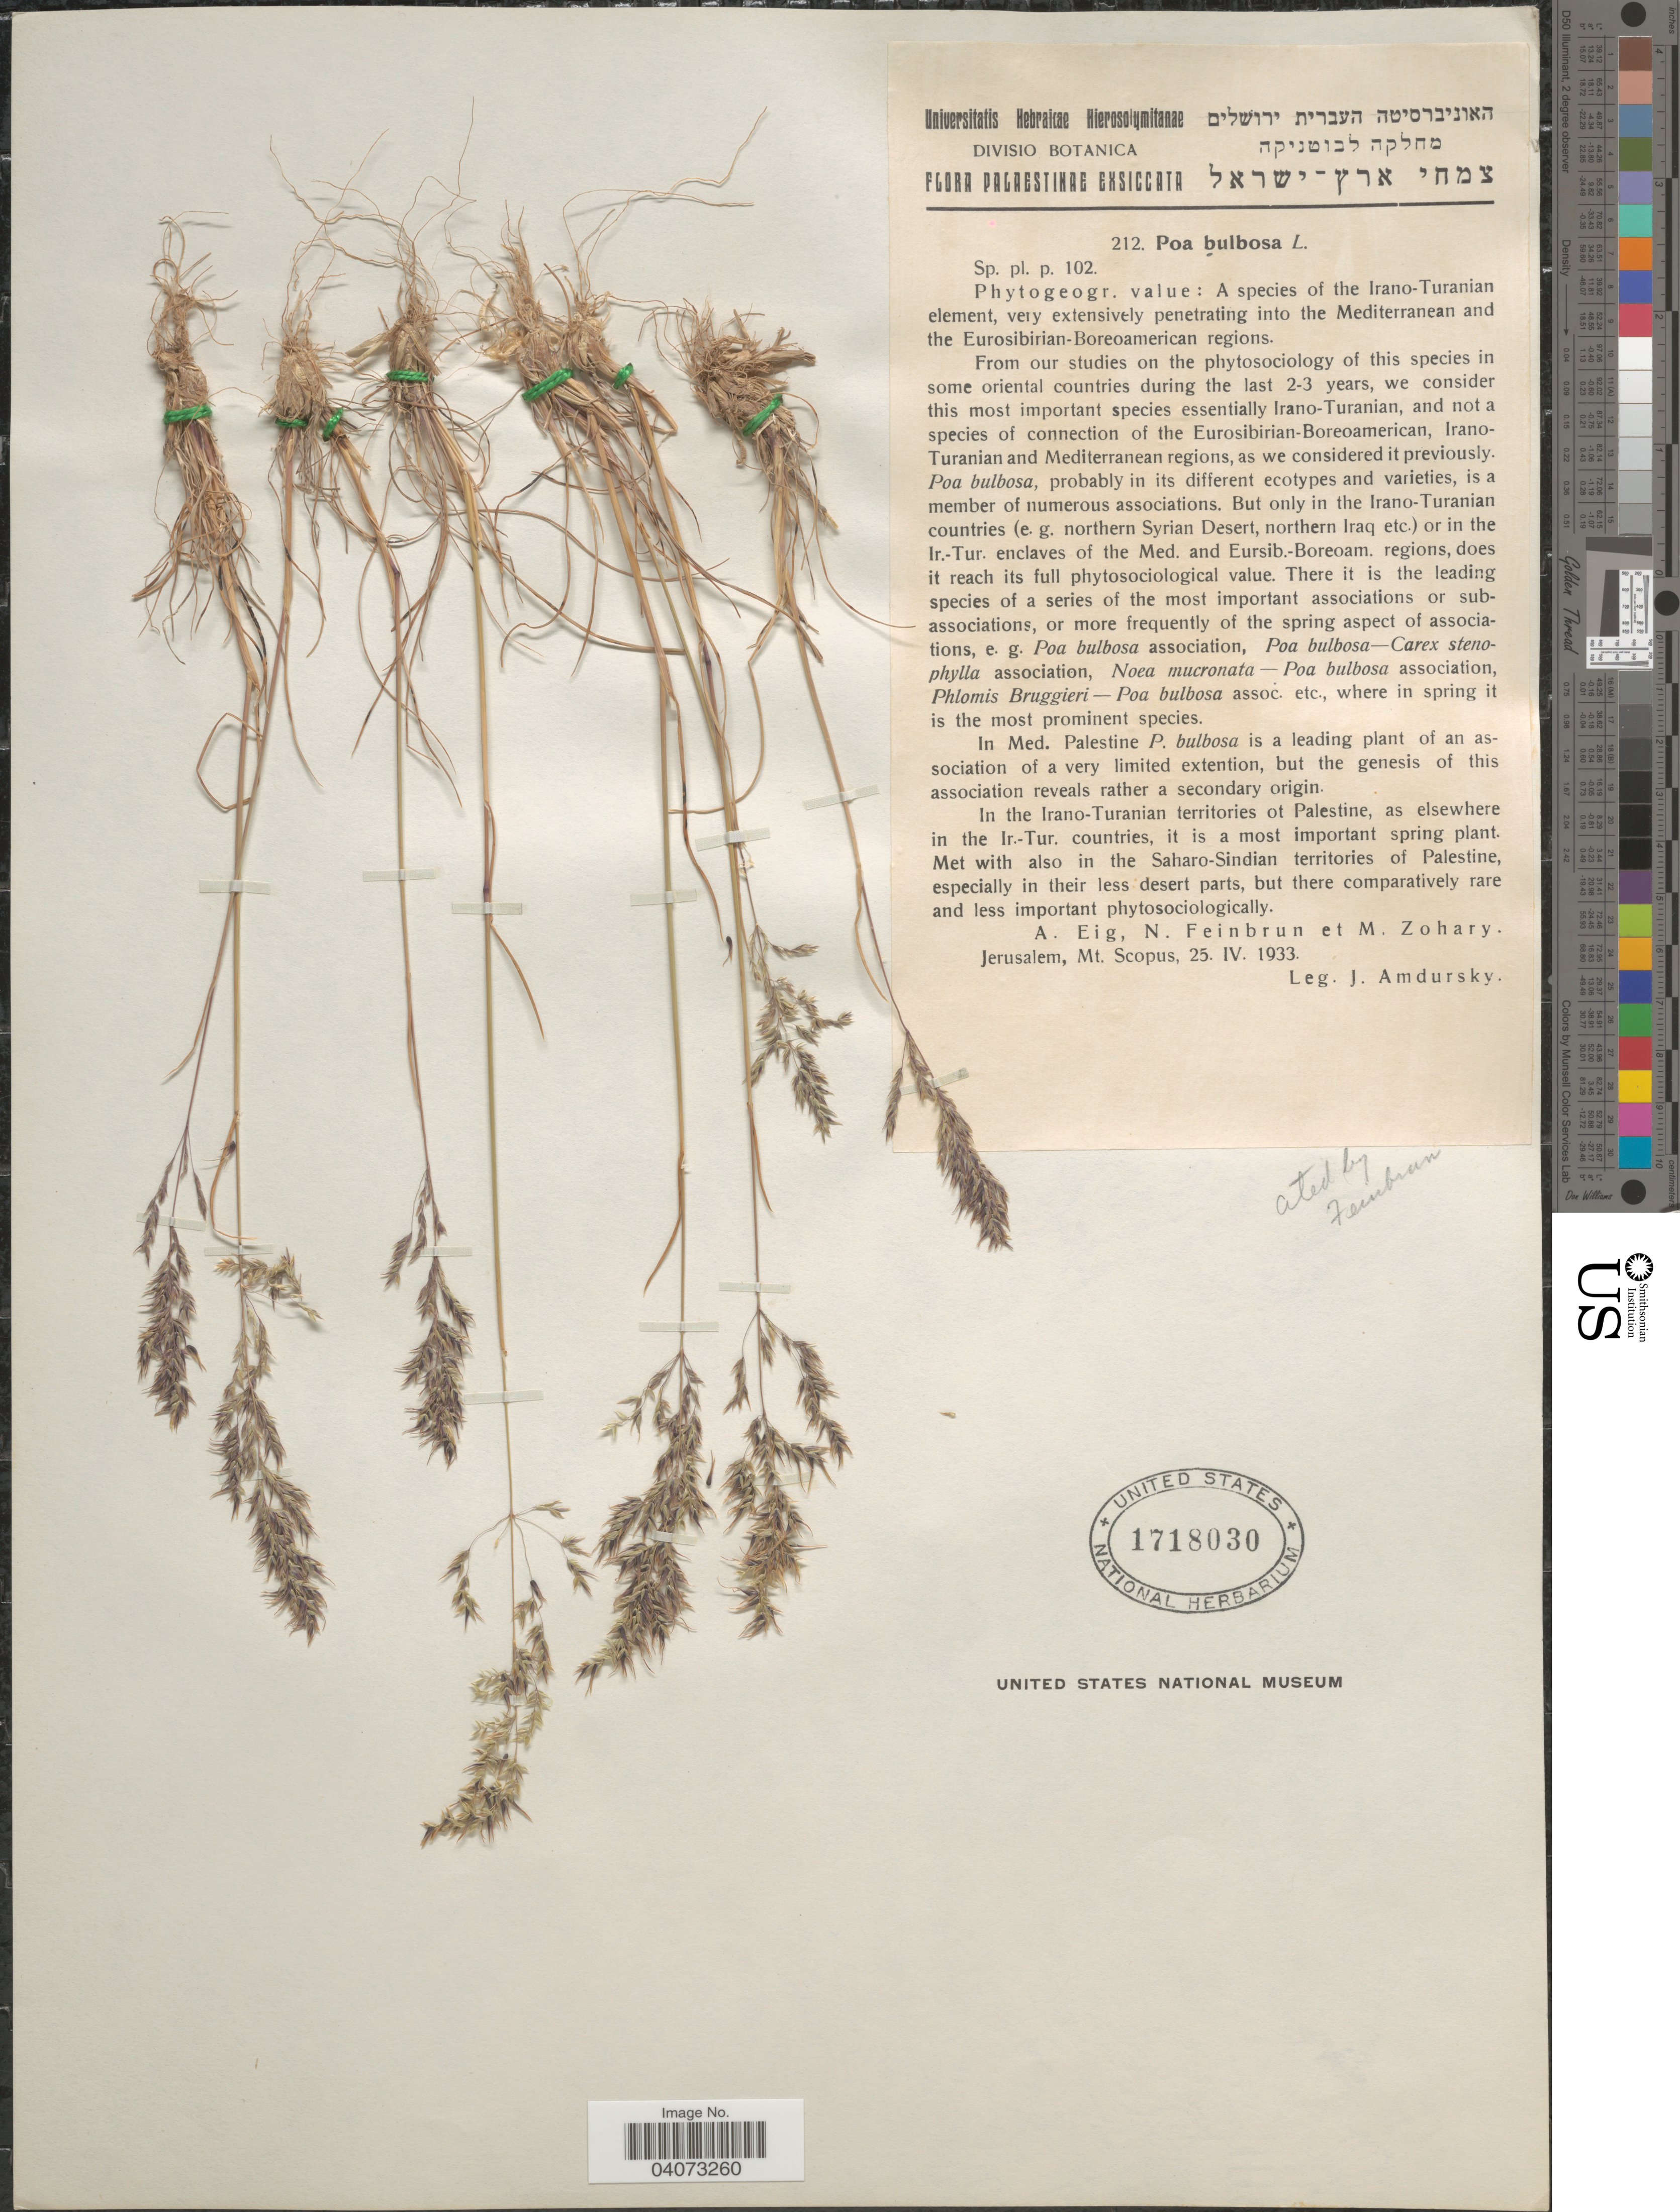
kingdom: Plantae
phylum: Tracheophyta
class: Liliopsida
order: Poales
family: Poaceae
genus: Poa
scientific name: Poa sinaica var. vivipara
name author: Täckh.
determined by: Soreng, Robert J., Research Associate (BOT), Smithsonian Institution - National Museum of Natural History (UNITED STATES)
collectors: I. Amdursky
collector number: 212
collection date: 1933-04-25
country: Israel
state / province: Jerusalem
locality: Palaestinae. Mt. Scopus.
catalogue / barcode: US 1718030